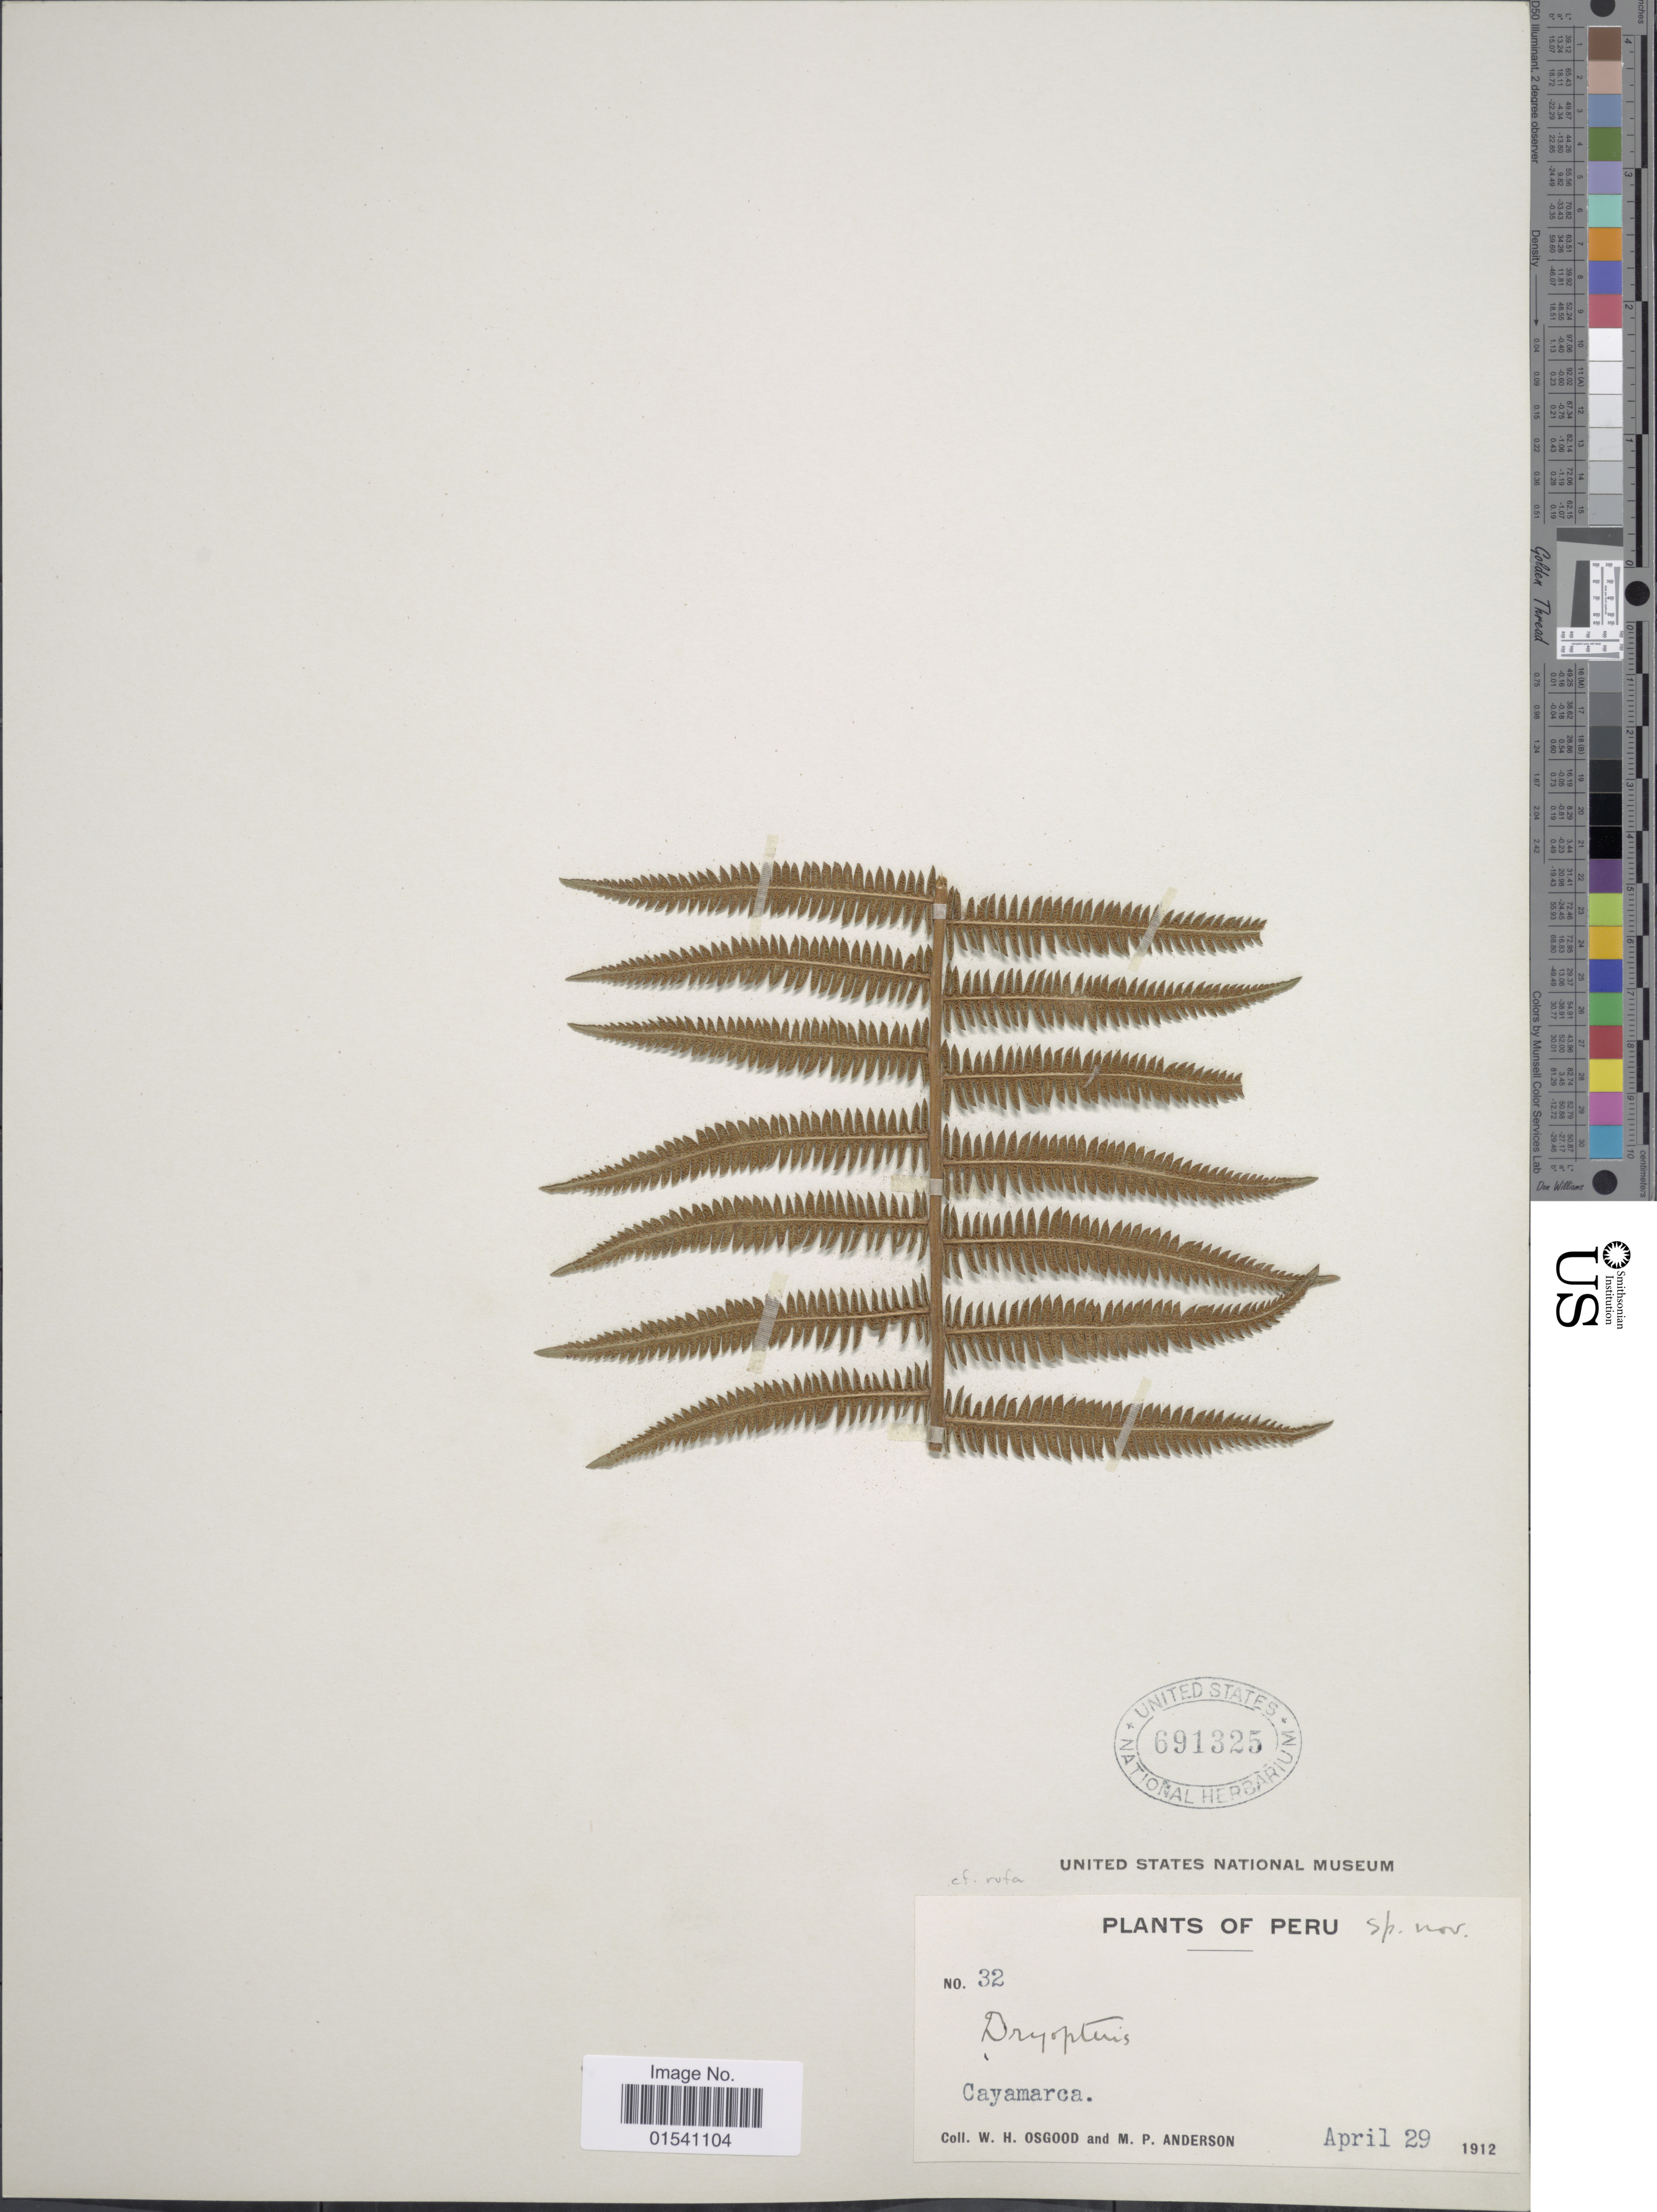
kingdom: Plantae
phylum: Tracheophyta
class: Polypodiopsida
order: Polypodiales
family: Thelypteridaceae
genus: Amauropelta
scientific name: Amauropelta sp.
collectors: W. Osgood & M. Anderson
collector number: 32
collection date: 1912-04-29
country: Peru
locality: Cayamarca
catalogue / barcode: US 691325